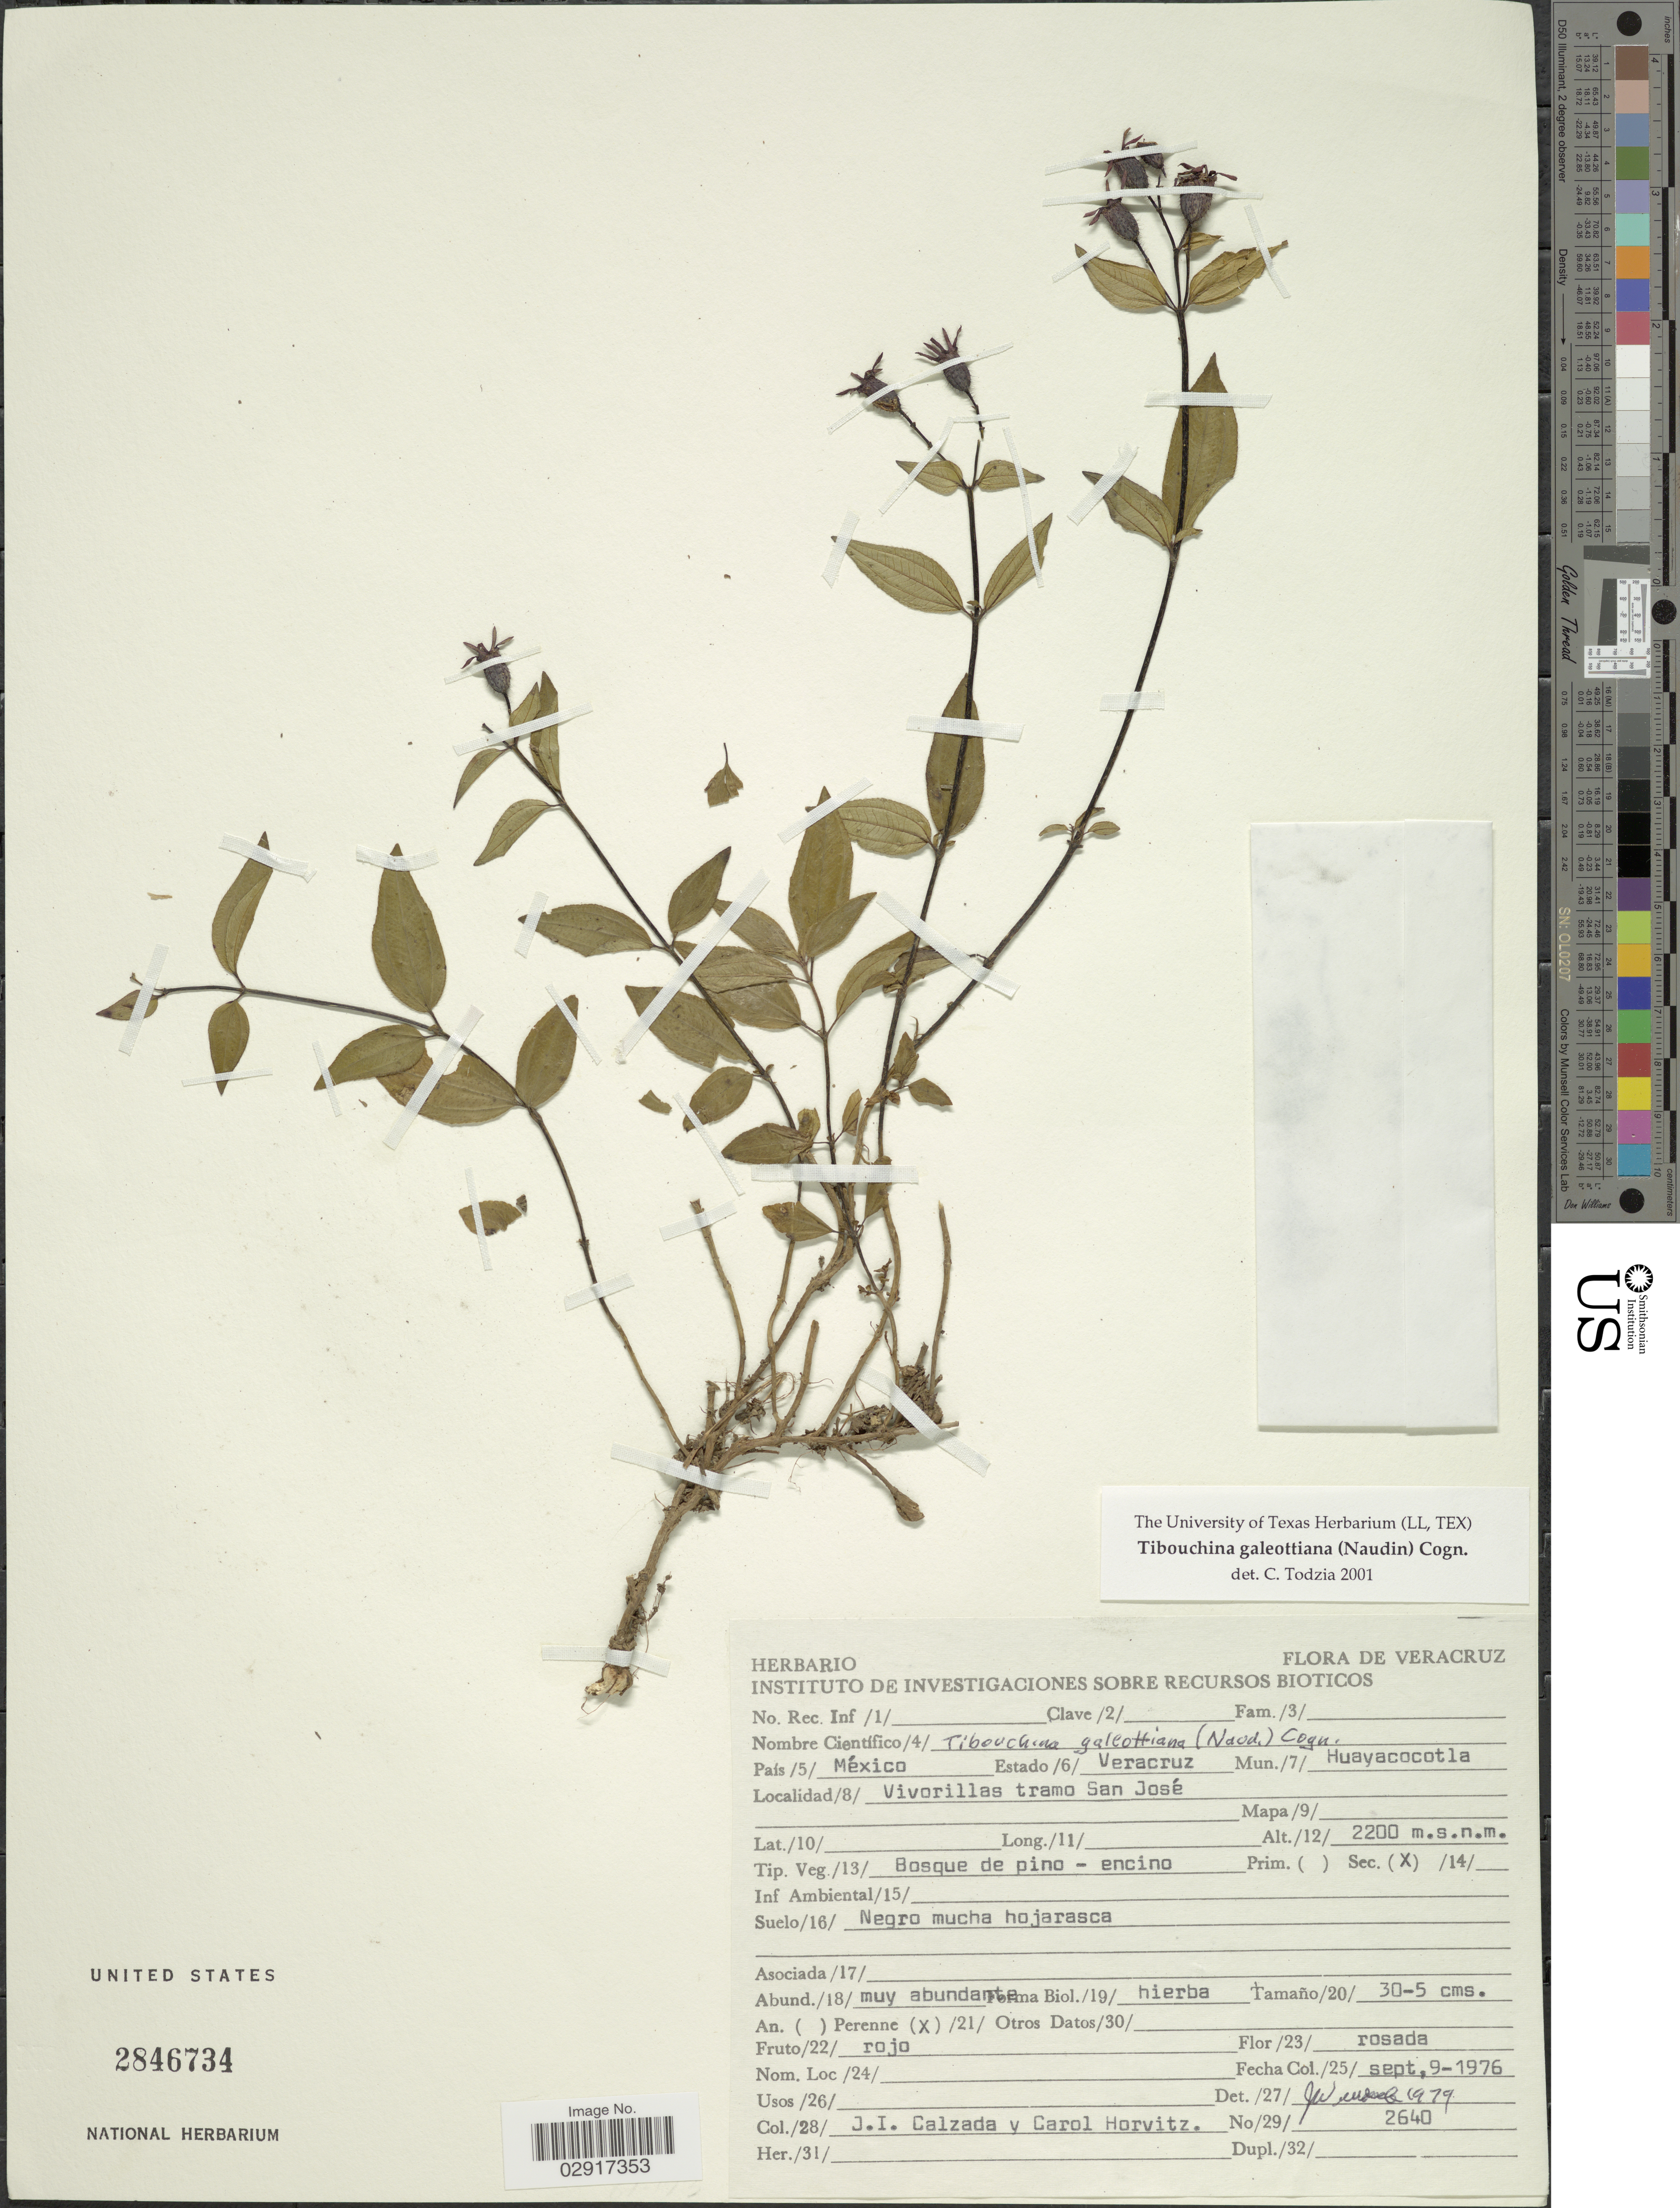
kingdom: Plantae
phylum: Tracheophyta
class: Magnoliopsida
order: Myrtales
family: Melastomataceae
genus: Chaetogastra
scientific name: Chaetogastra galeottiana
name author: (Naudin) P.J.F. Guim. & Michelang.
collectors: J. I. Calzada & C. Horvitz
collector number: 2640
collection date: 1976-09-09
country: Mexico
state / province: Veracruz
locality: Estado Veracruz. Mun. Huayacocotla. Vivorillas tramo San José.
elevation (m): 2200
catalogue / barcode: US 2846734